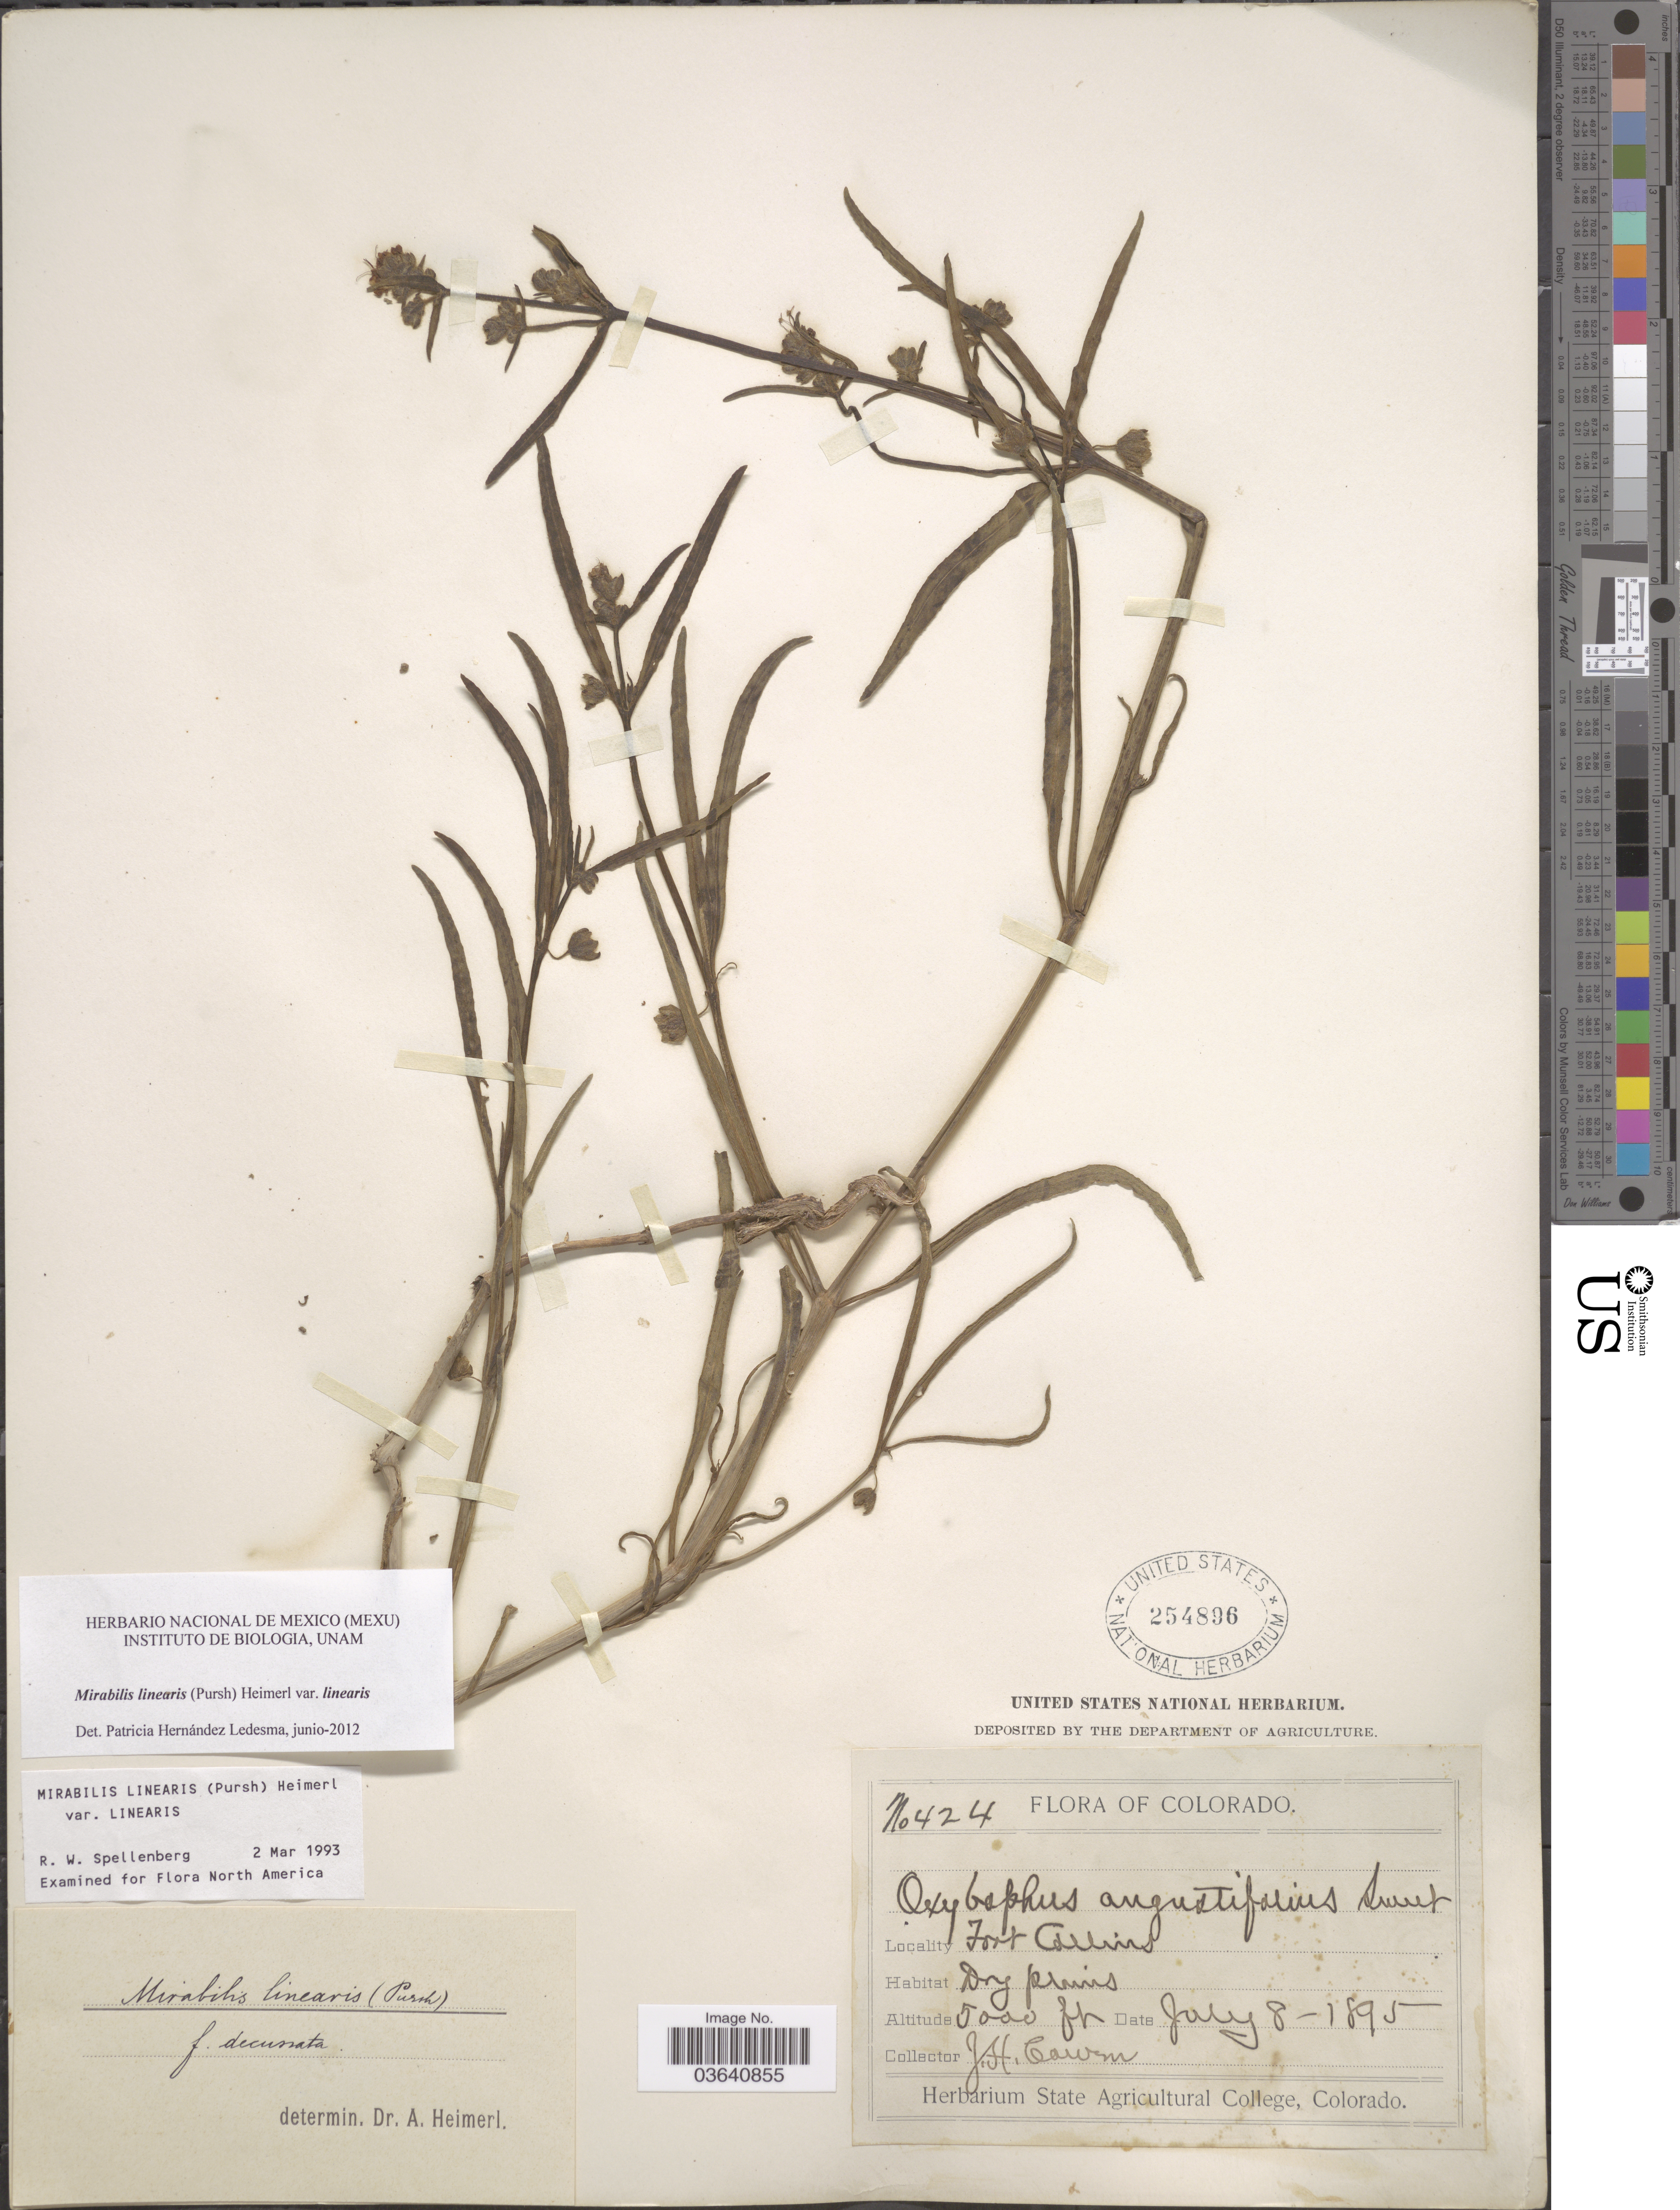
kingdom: Plantae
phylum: Tracheophyta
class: Magnoliopsida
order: Caryophyllales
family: Nyctaginaceae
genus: Mirabilis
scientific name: Mirabilis linearis var. linearis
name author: (Pursh) Heimerl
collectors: J. H. Cowen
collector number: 424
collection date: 1895-07-08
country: United States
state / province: Colorado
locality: Fort Collins.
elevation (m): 1524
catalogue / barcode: US 254896